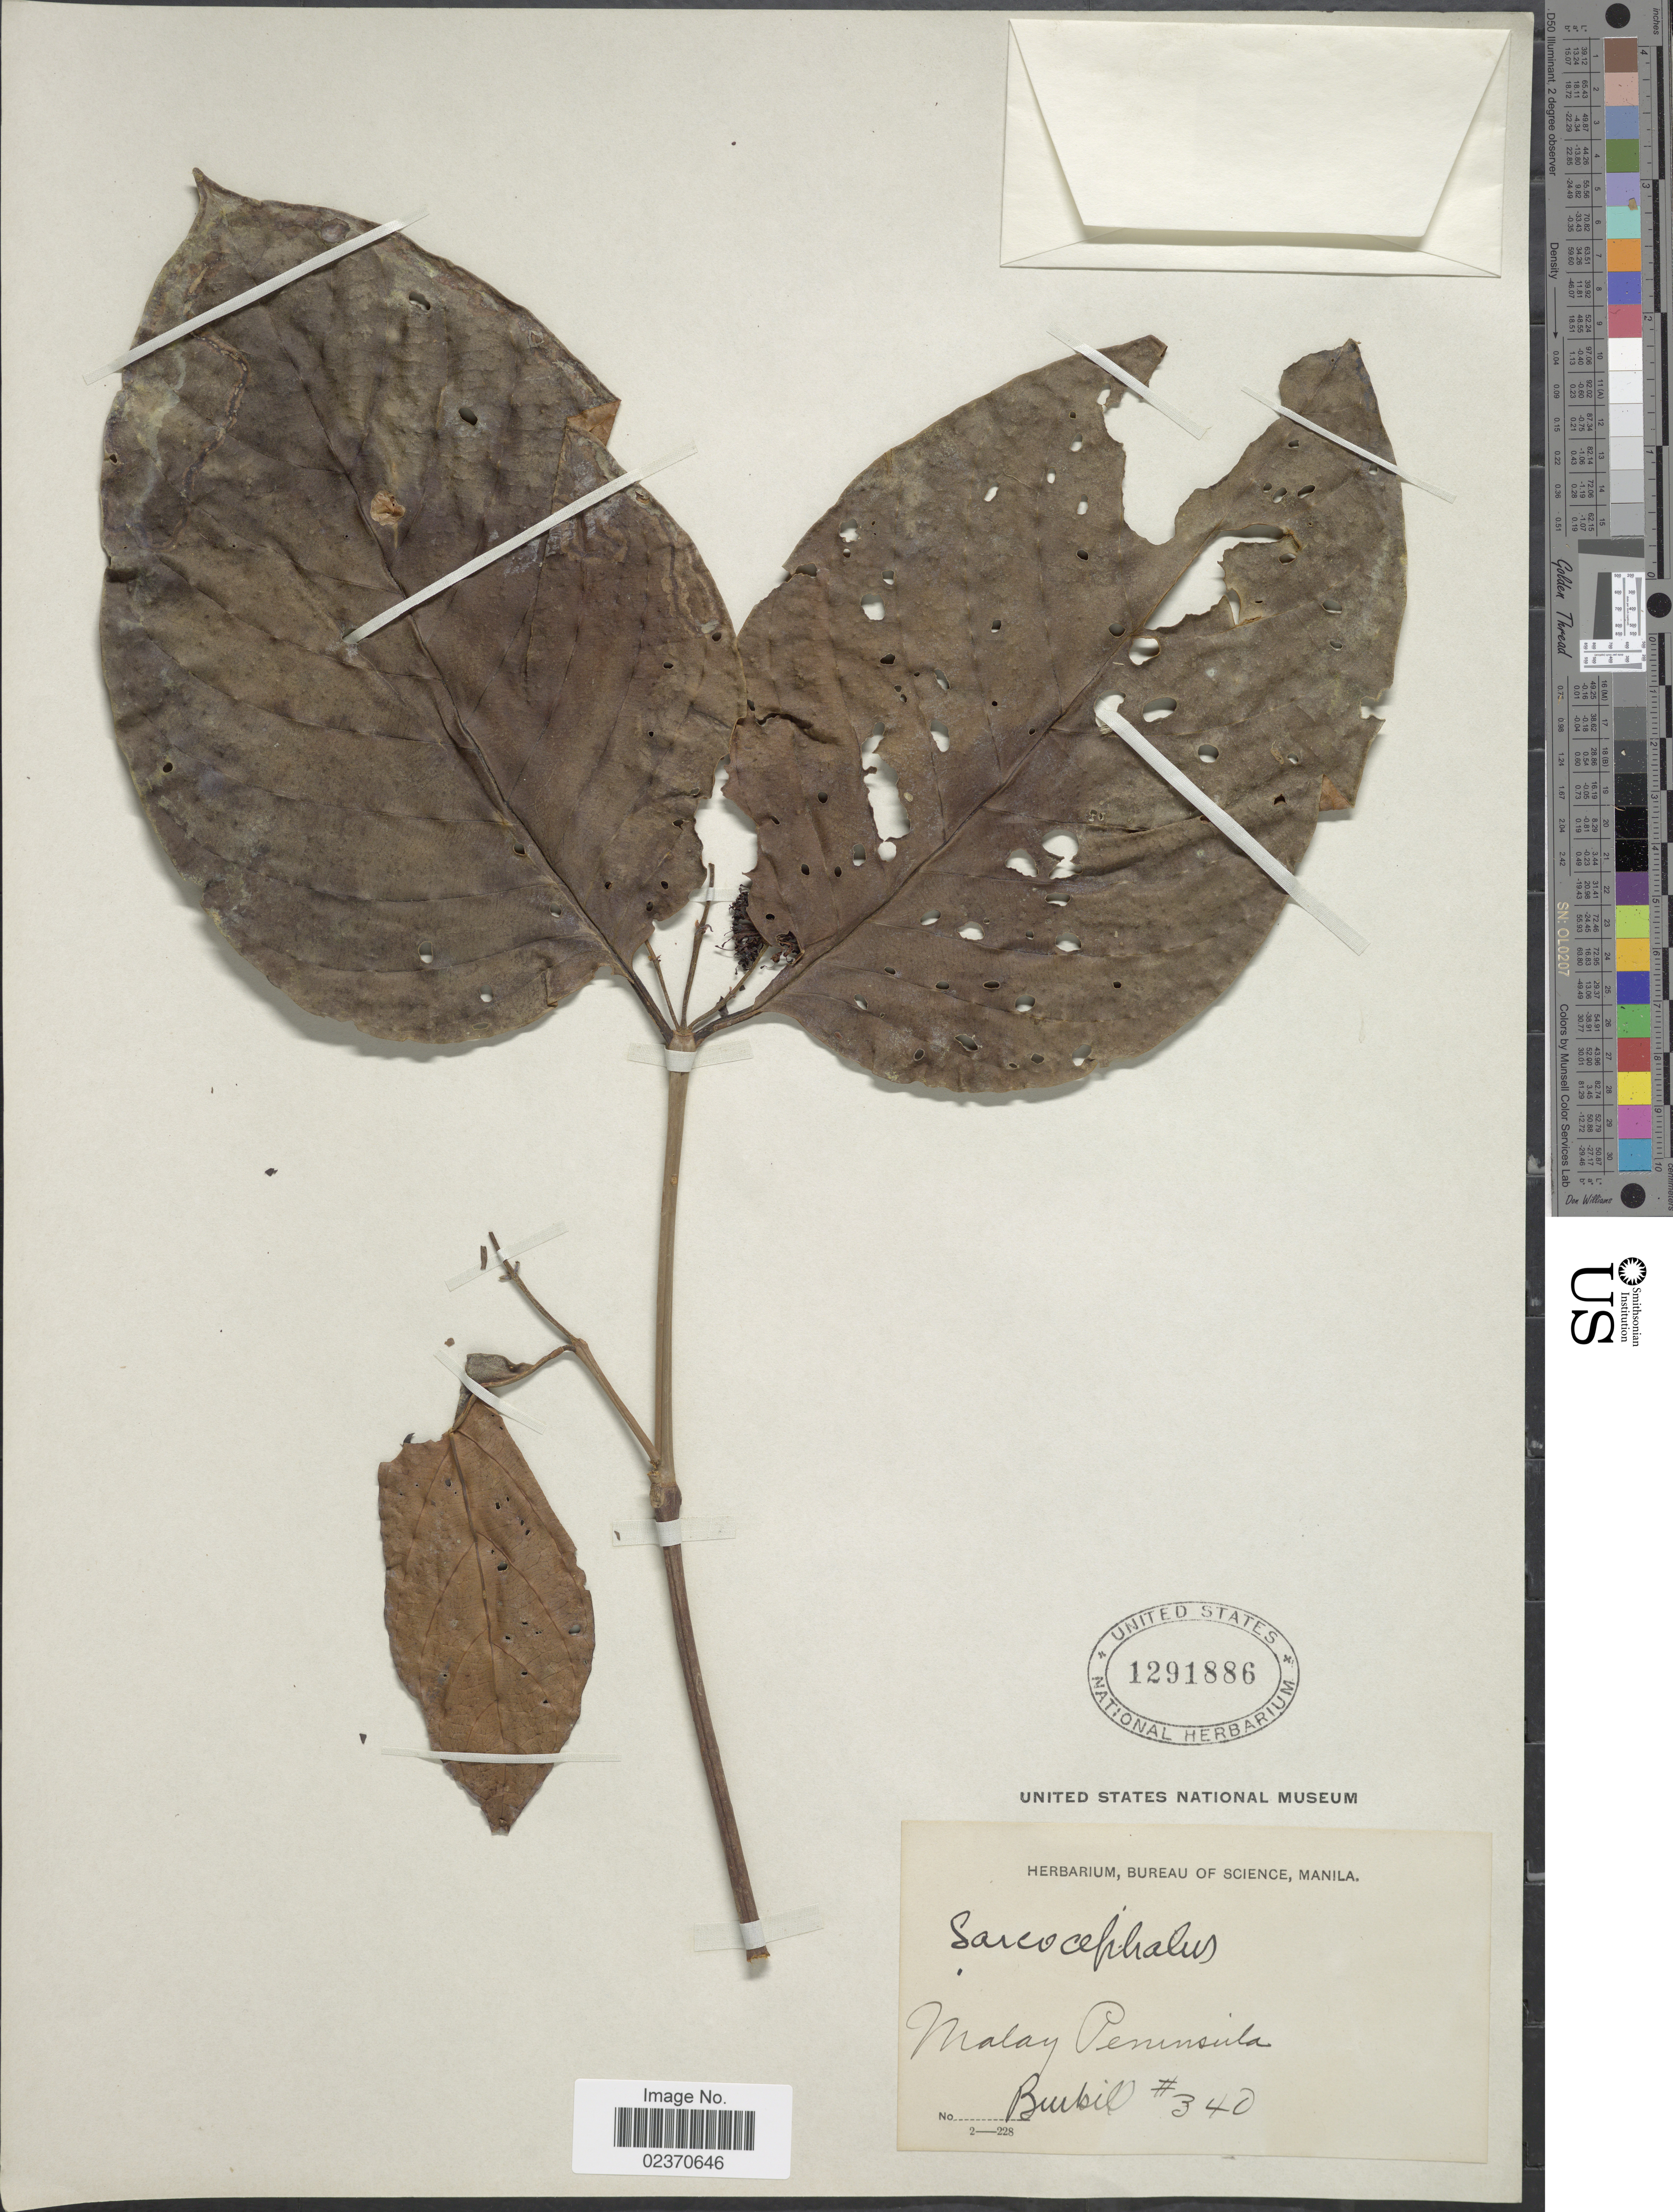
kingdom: Plantae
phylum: Tracheophyta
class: Magnoliopsida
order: Gentianales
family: Rubiaceae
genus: Nauclea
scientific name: Nauclea sp.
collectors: Burkill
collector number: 340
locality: Malay Peninsula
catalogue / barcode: US 1291886